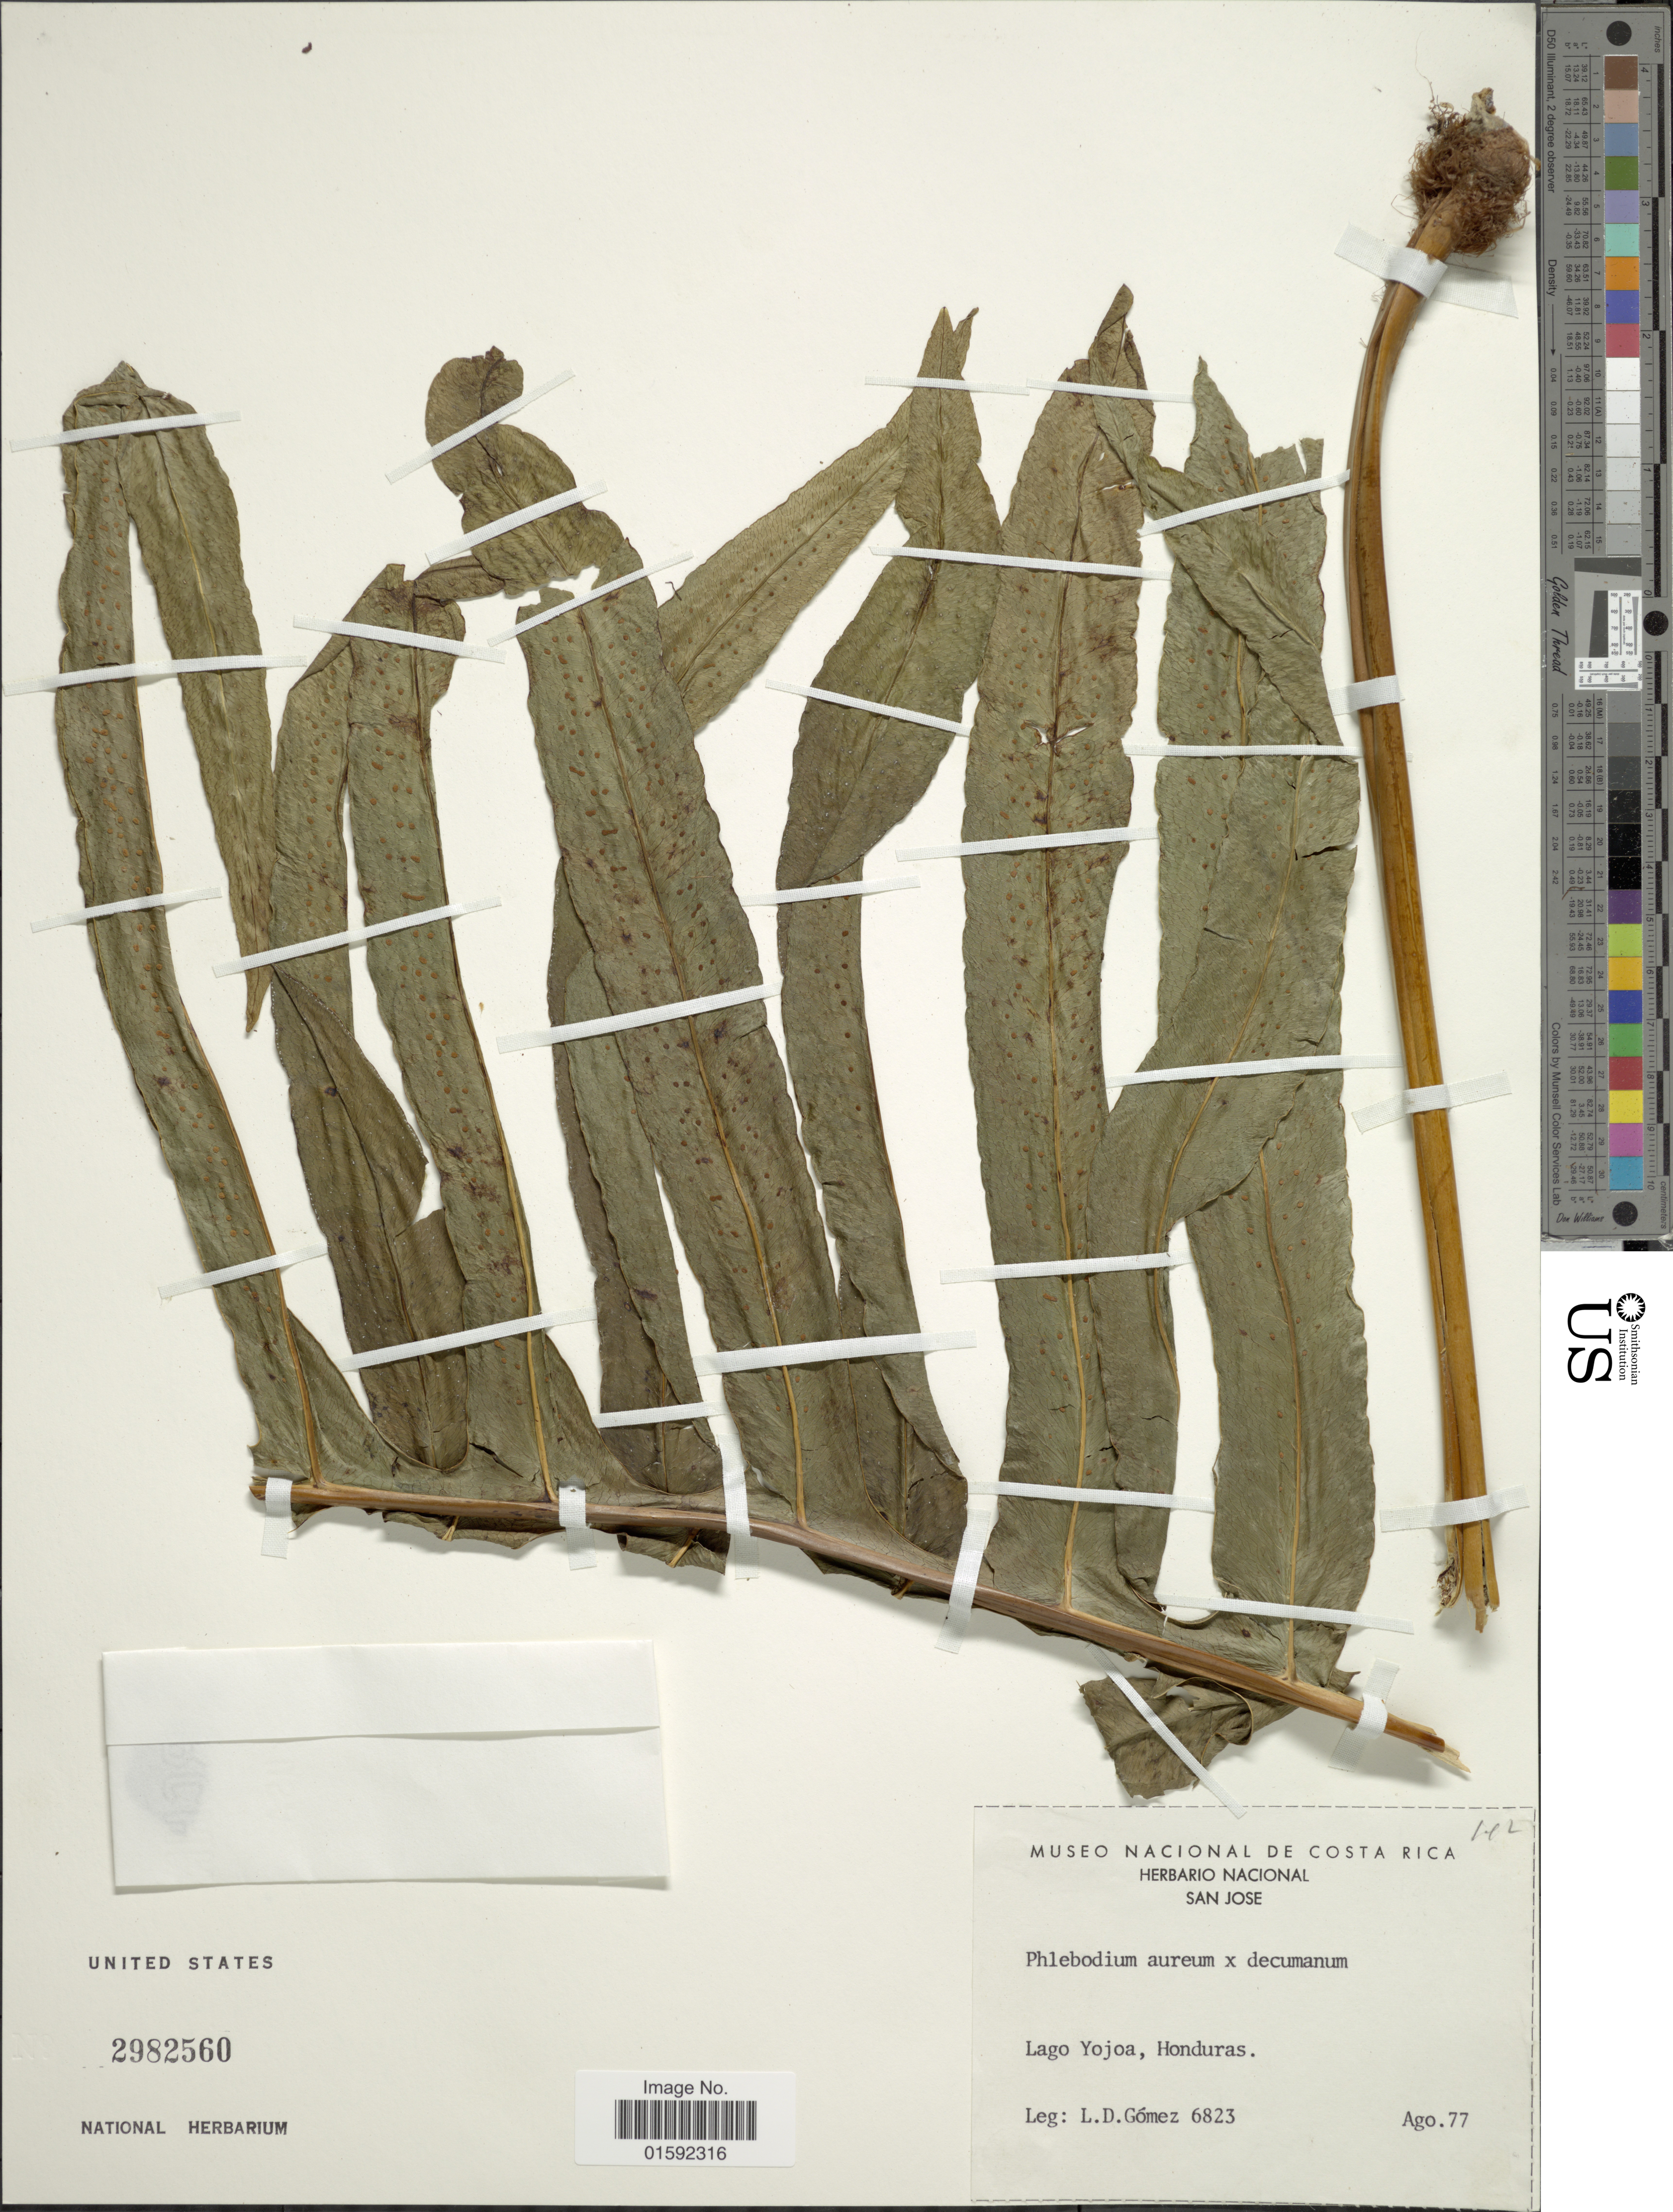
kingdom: Plantae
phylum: Tracheophyta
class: Polypodiopsida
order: Polypodiales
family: Polypodiaceae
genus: Phlebodium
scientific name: Phlebodium pseudoaureum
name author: (Cav.) Lellinger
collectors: L. Gomez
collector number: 6823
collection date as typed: Transcribed d/m/y: /8/77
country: Honduras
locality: Lago Yojoa, Honduras.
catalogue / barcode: US 2982560